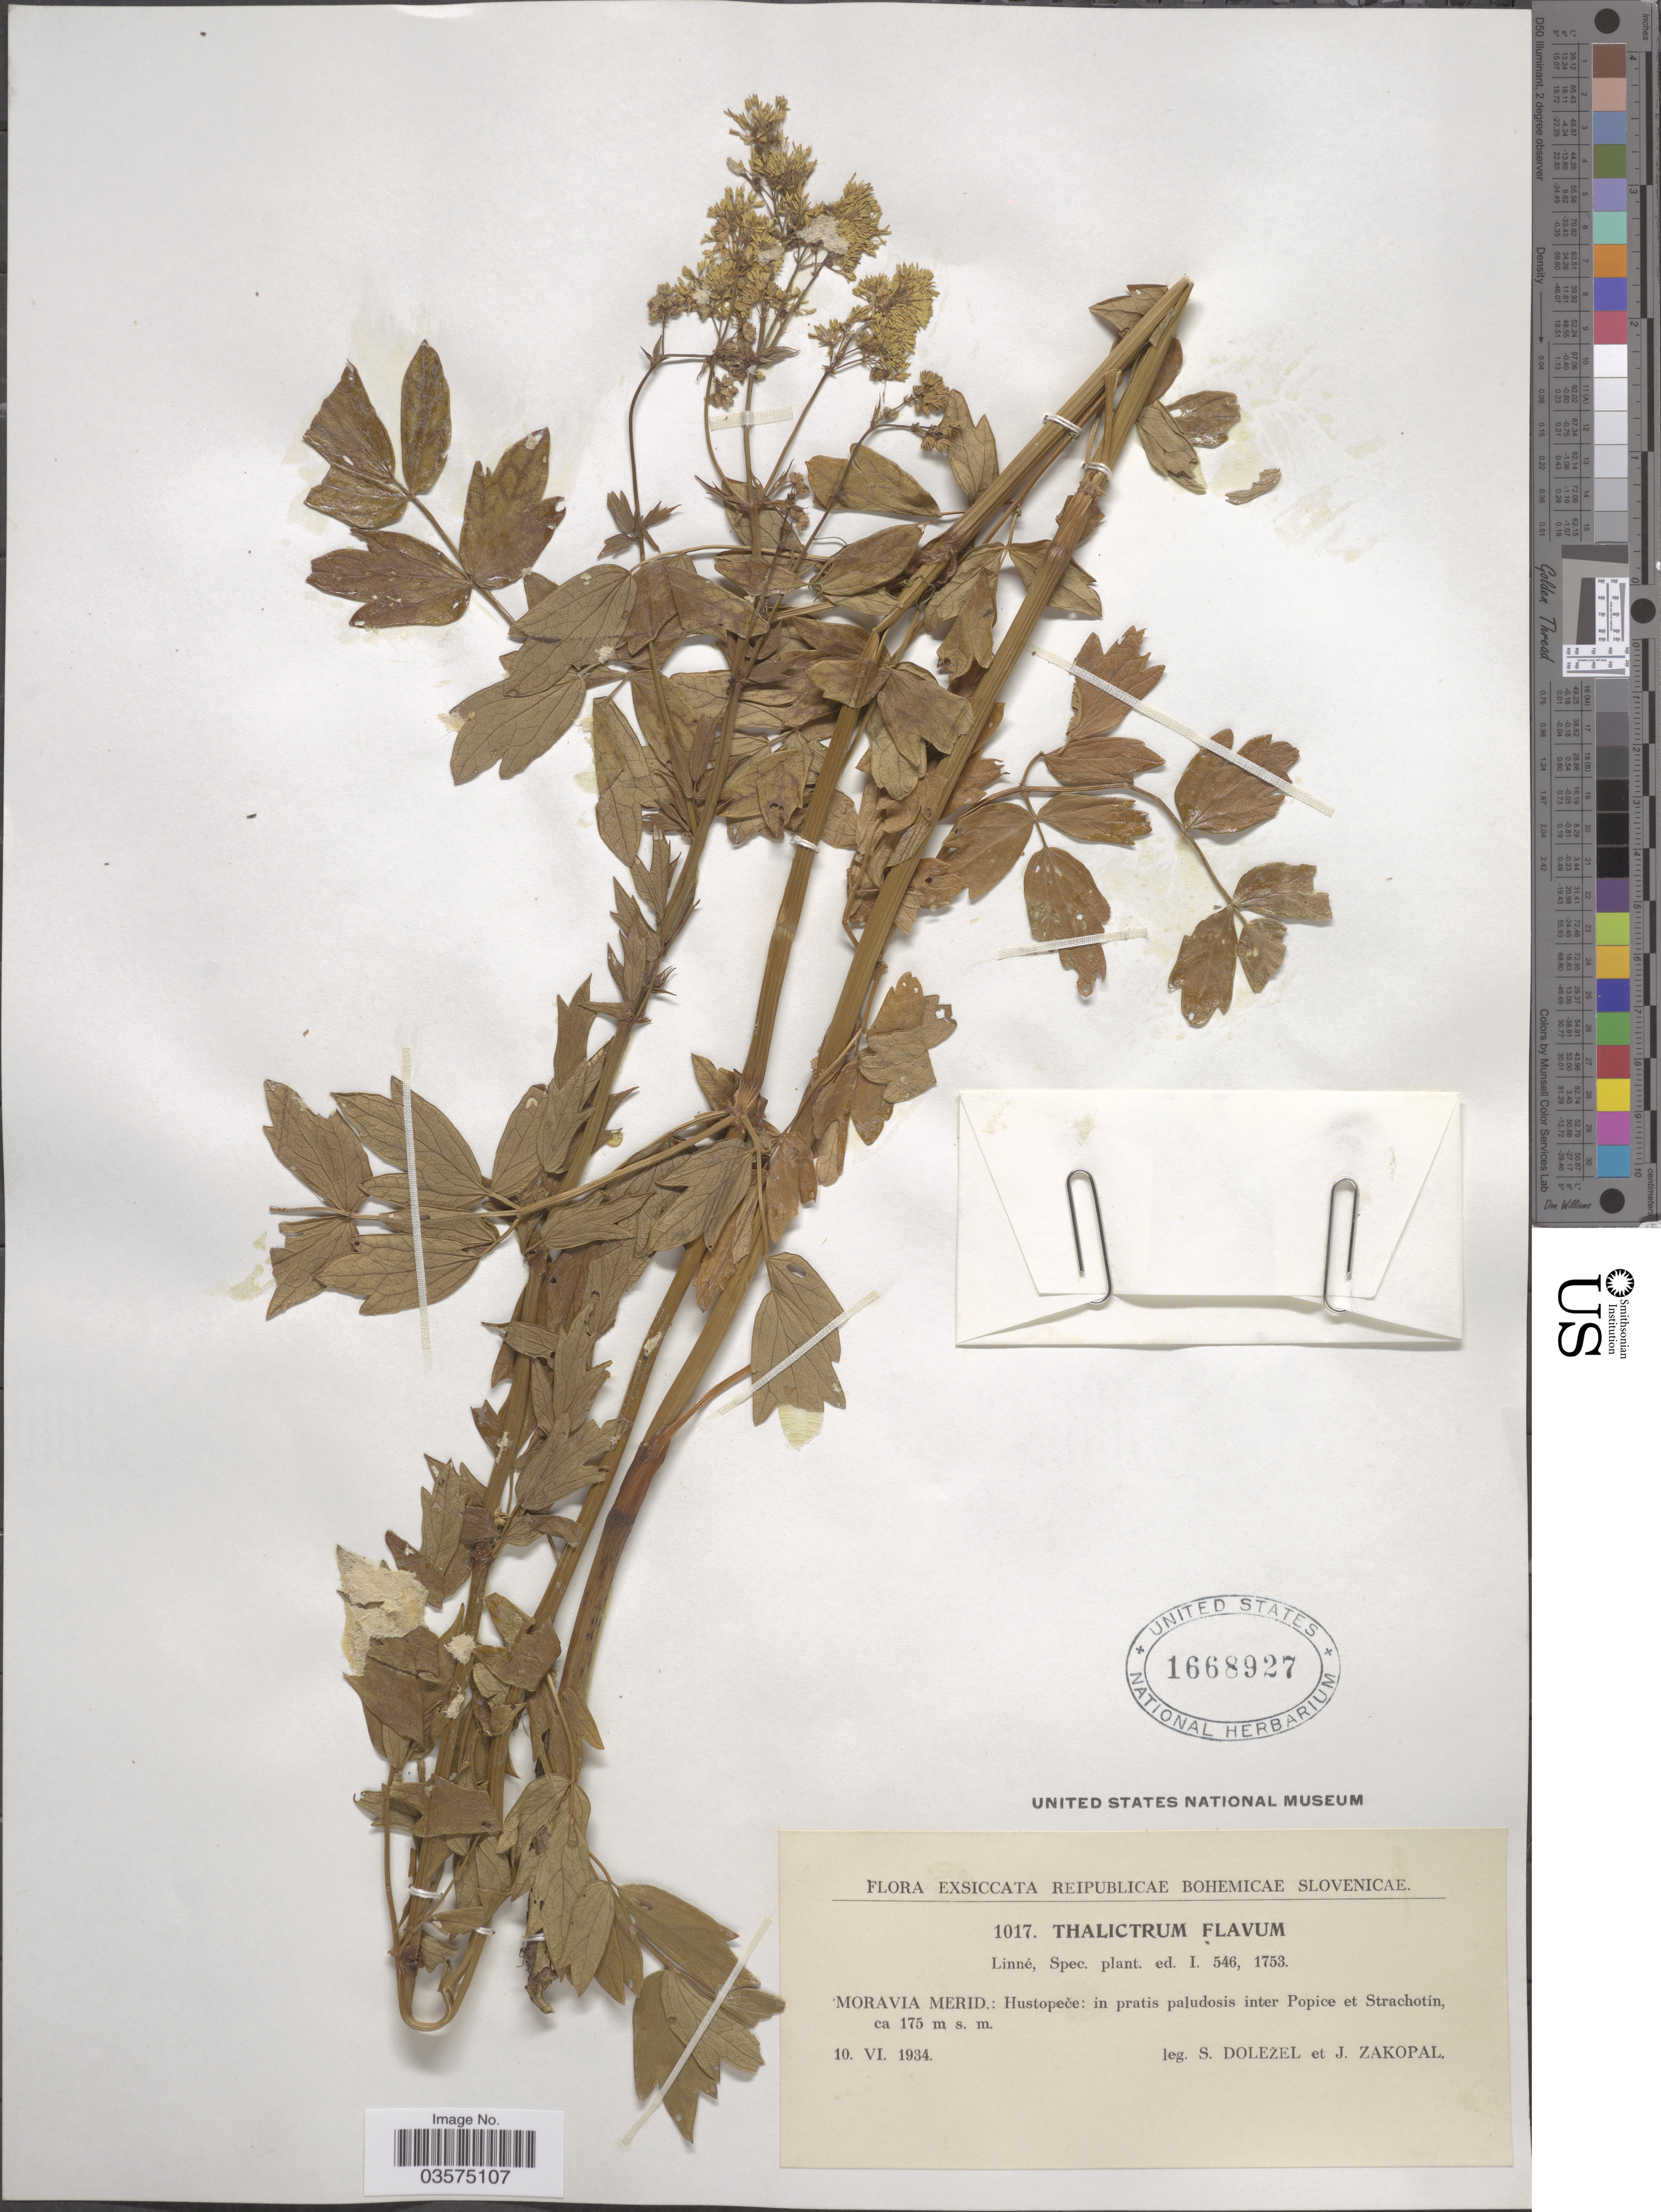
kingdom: Plantae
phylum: Tracheophyta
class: Magnoliopsida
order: Ranunculales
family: Ranunculaceae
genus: Thalictrum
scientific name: Thalictrum flavum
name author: L.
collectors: S. Doležel & J. Zakopal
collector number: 1017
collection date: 1934-06-10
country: Czechia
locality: Moravia Merid.: Hustopeče: in pratis paludosis inter Popice et Strachotín.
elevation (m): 175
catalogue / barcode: US 1668927